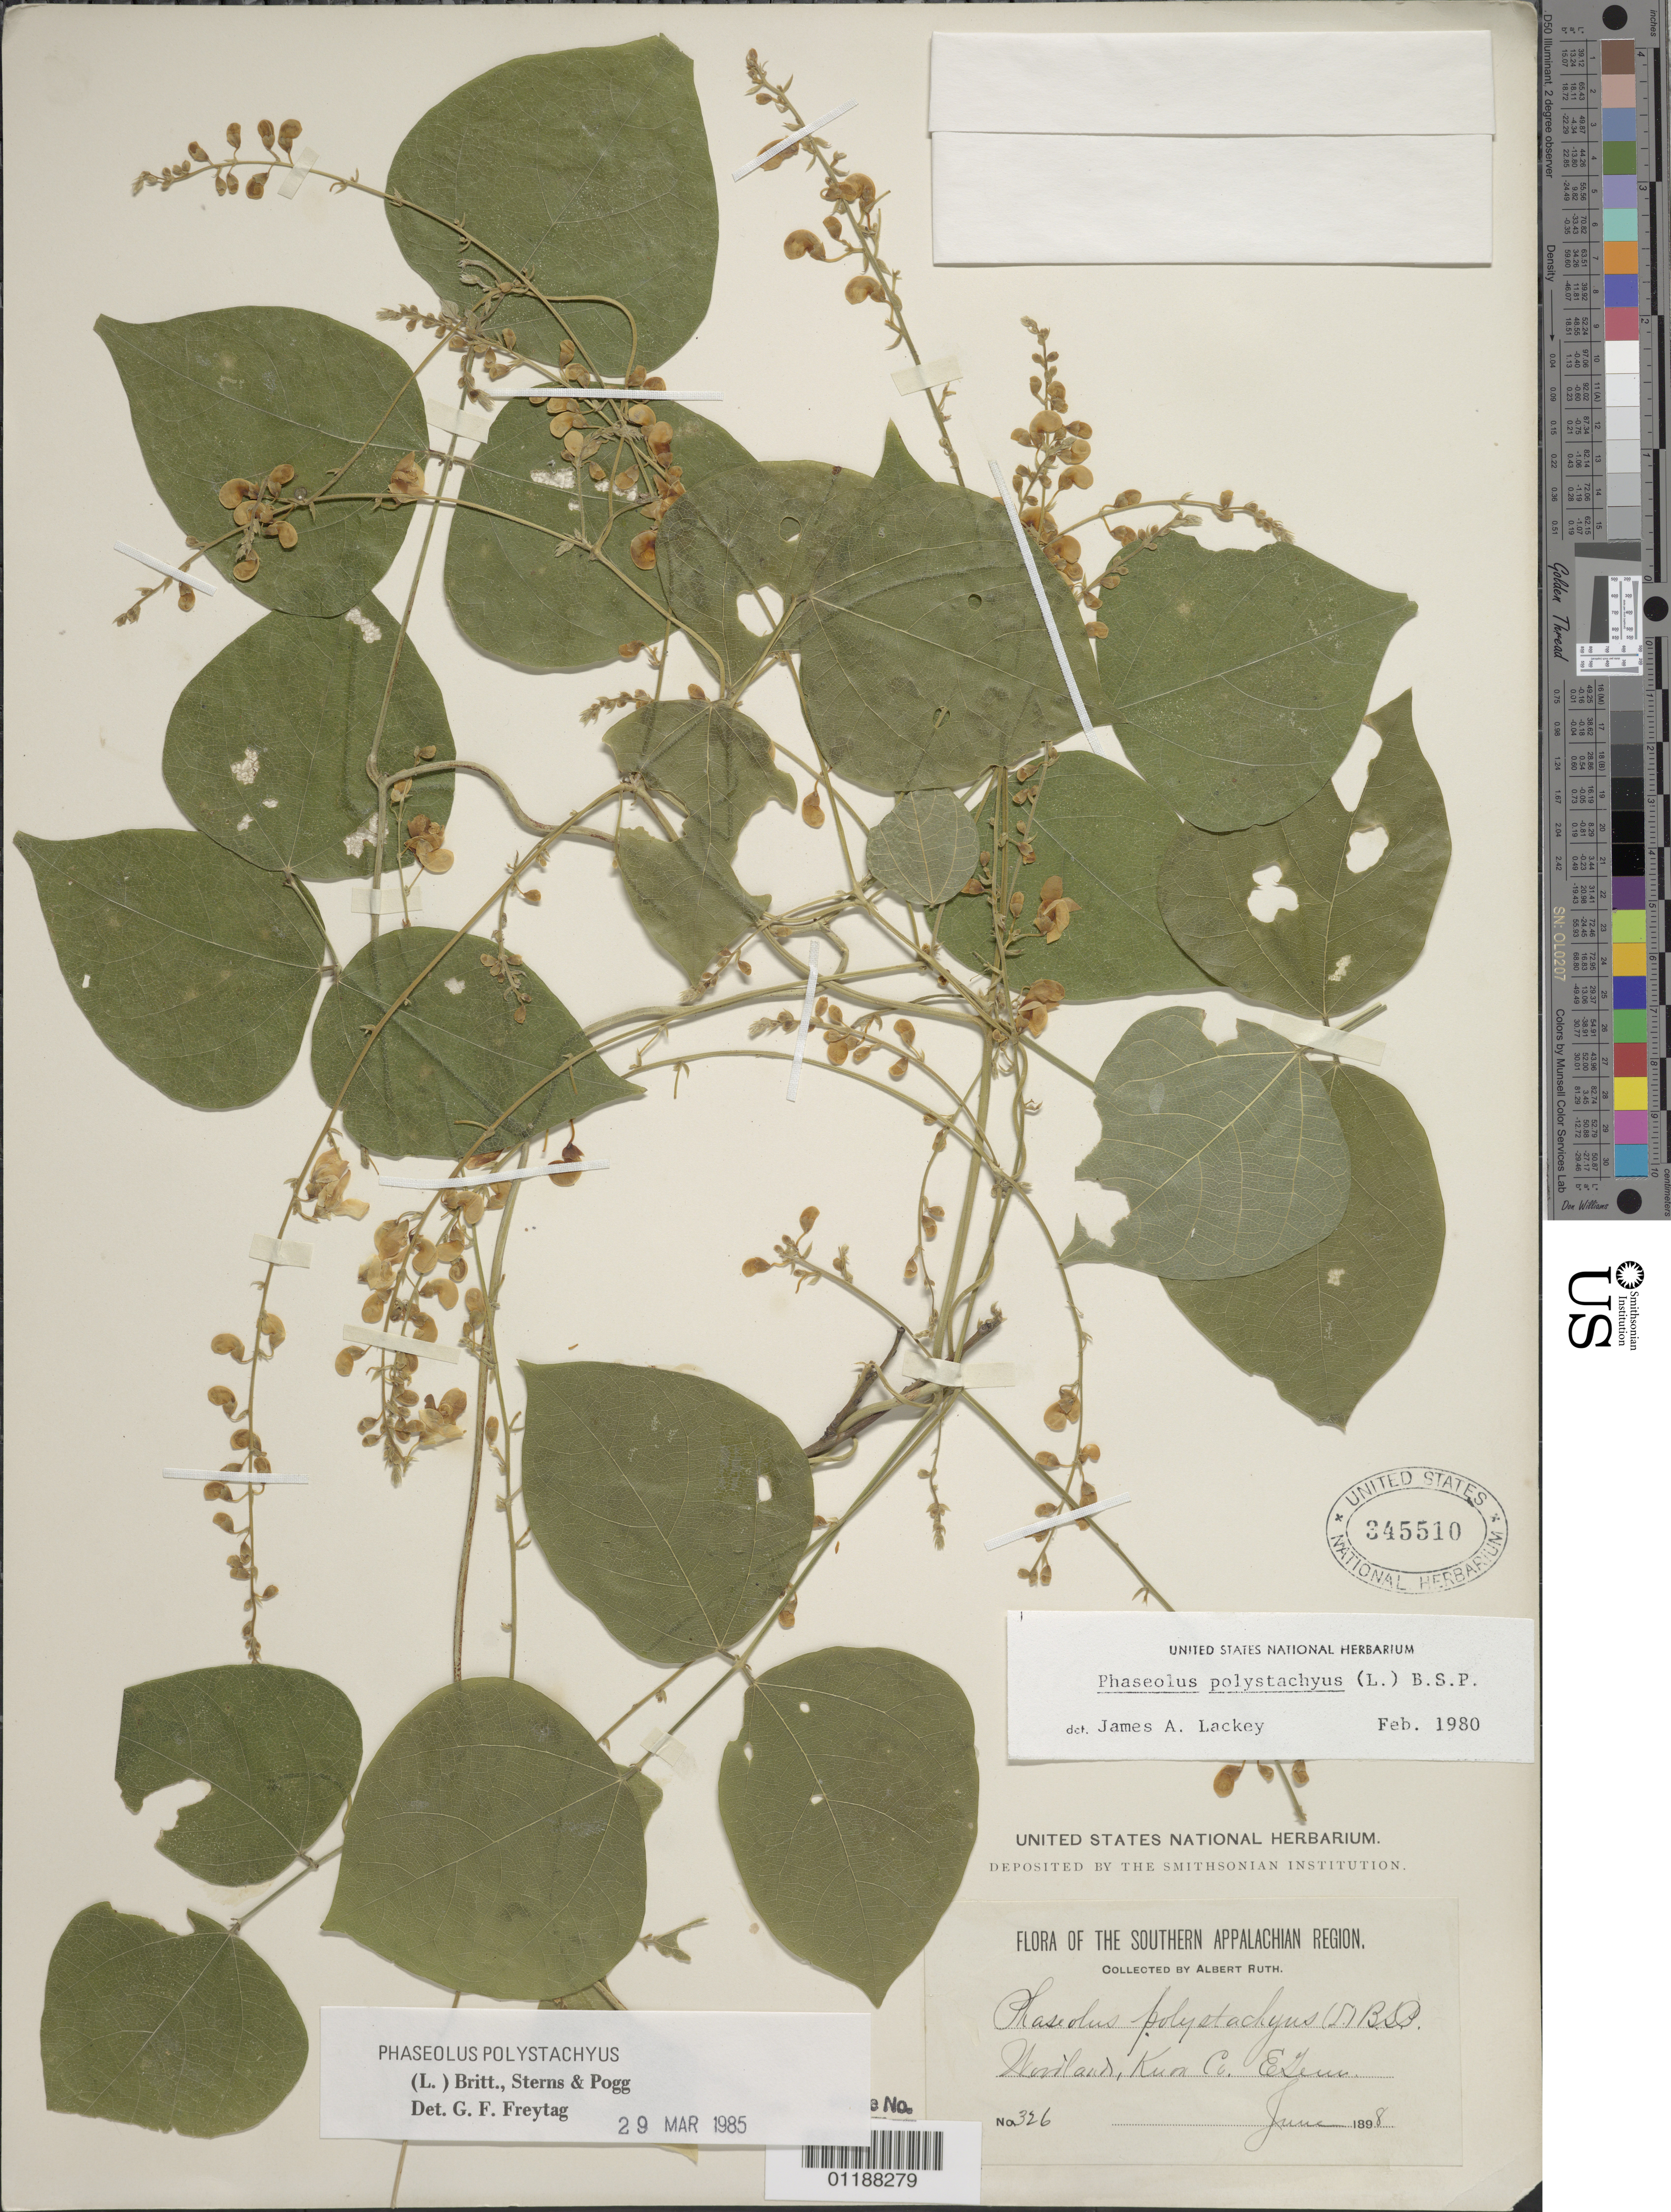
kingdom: Plantae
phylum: Tracheophyta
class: Magnoliopsida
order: Fabales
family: Fabaceae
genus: Phaseolus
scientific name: Phaseolus polystachios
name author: (L.) Britton, Stearns & Poggenb.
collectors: A. Ruth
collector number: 326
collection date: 1898-06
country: United States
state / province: Tennessee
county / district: Knox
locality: Woodland, Knox Co., E. Tennessee. Southern Appalachian Region.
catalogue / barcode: US 345510